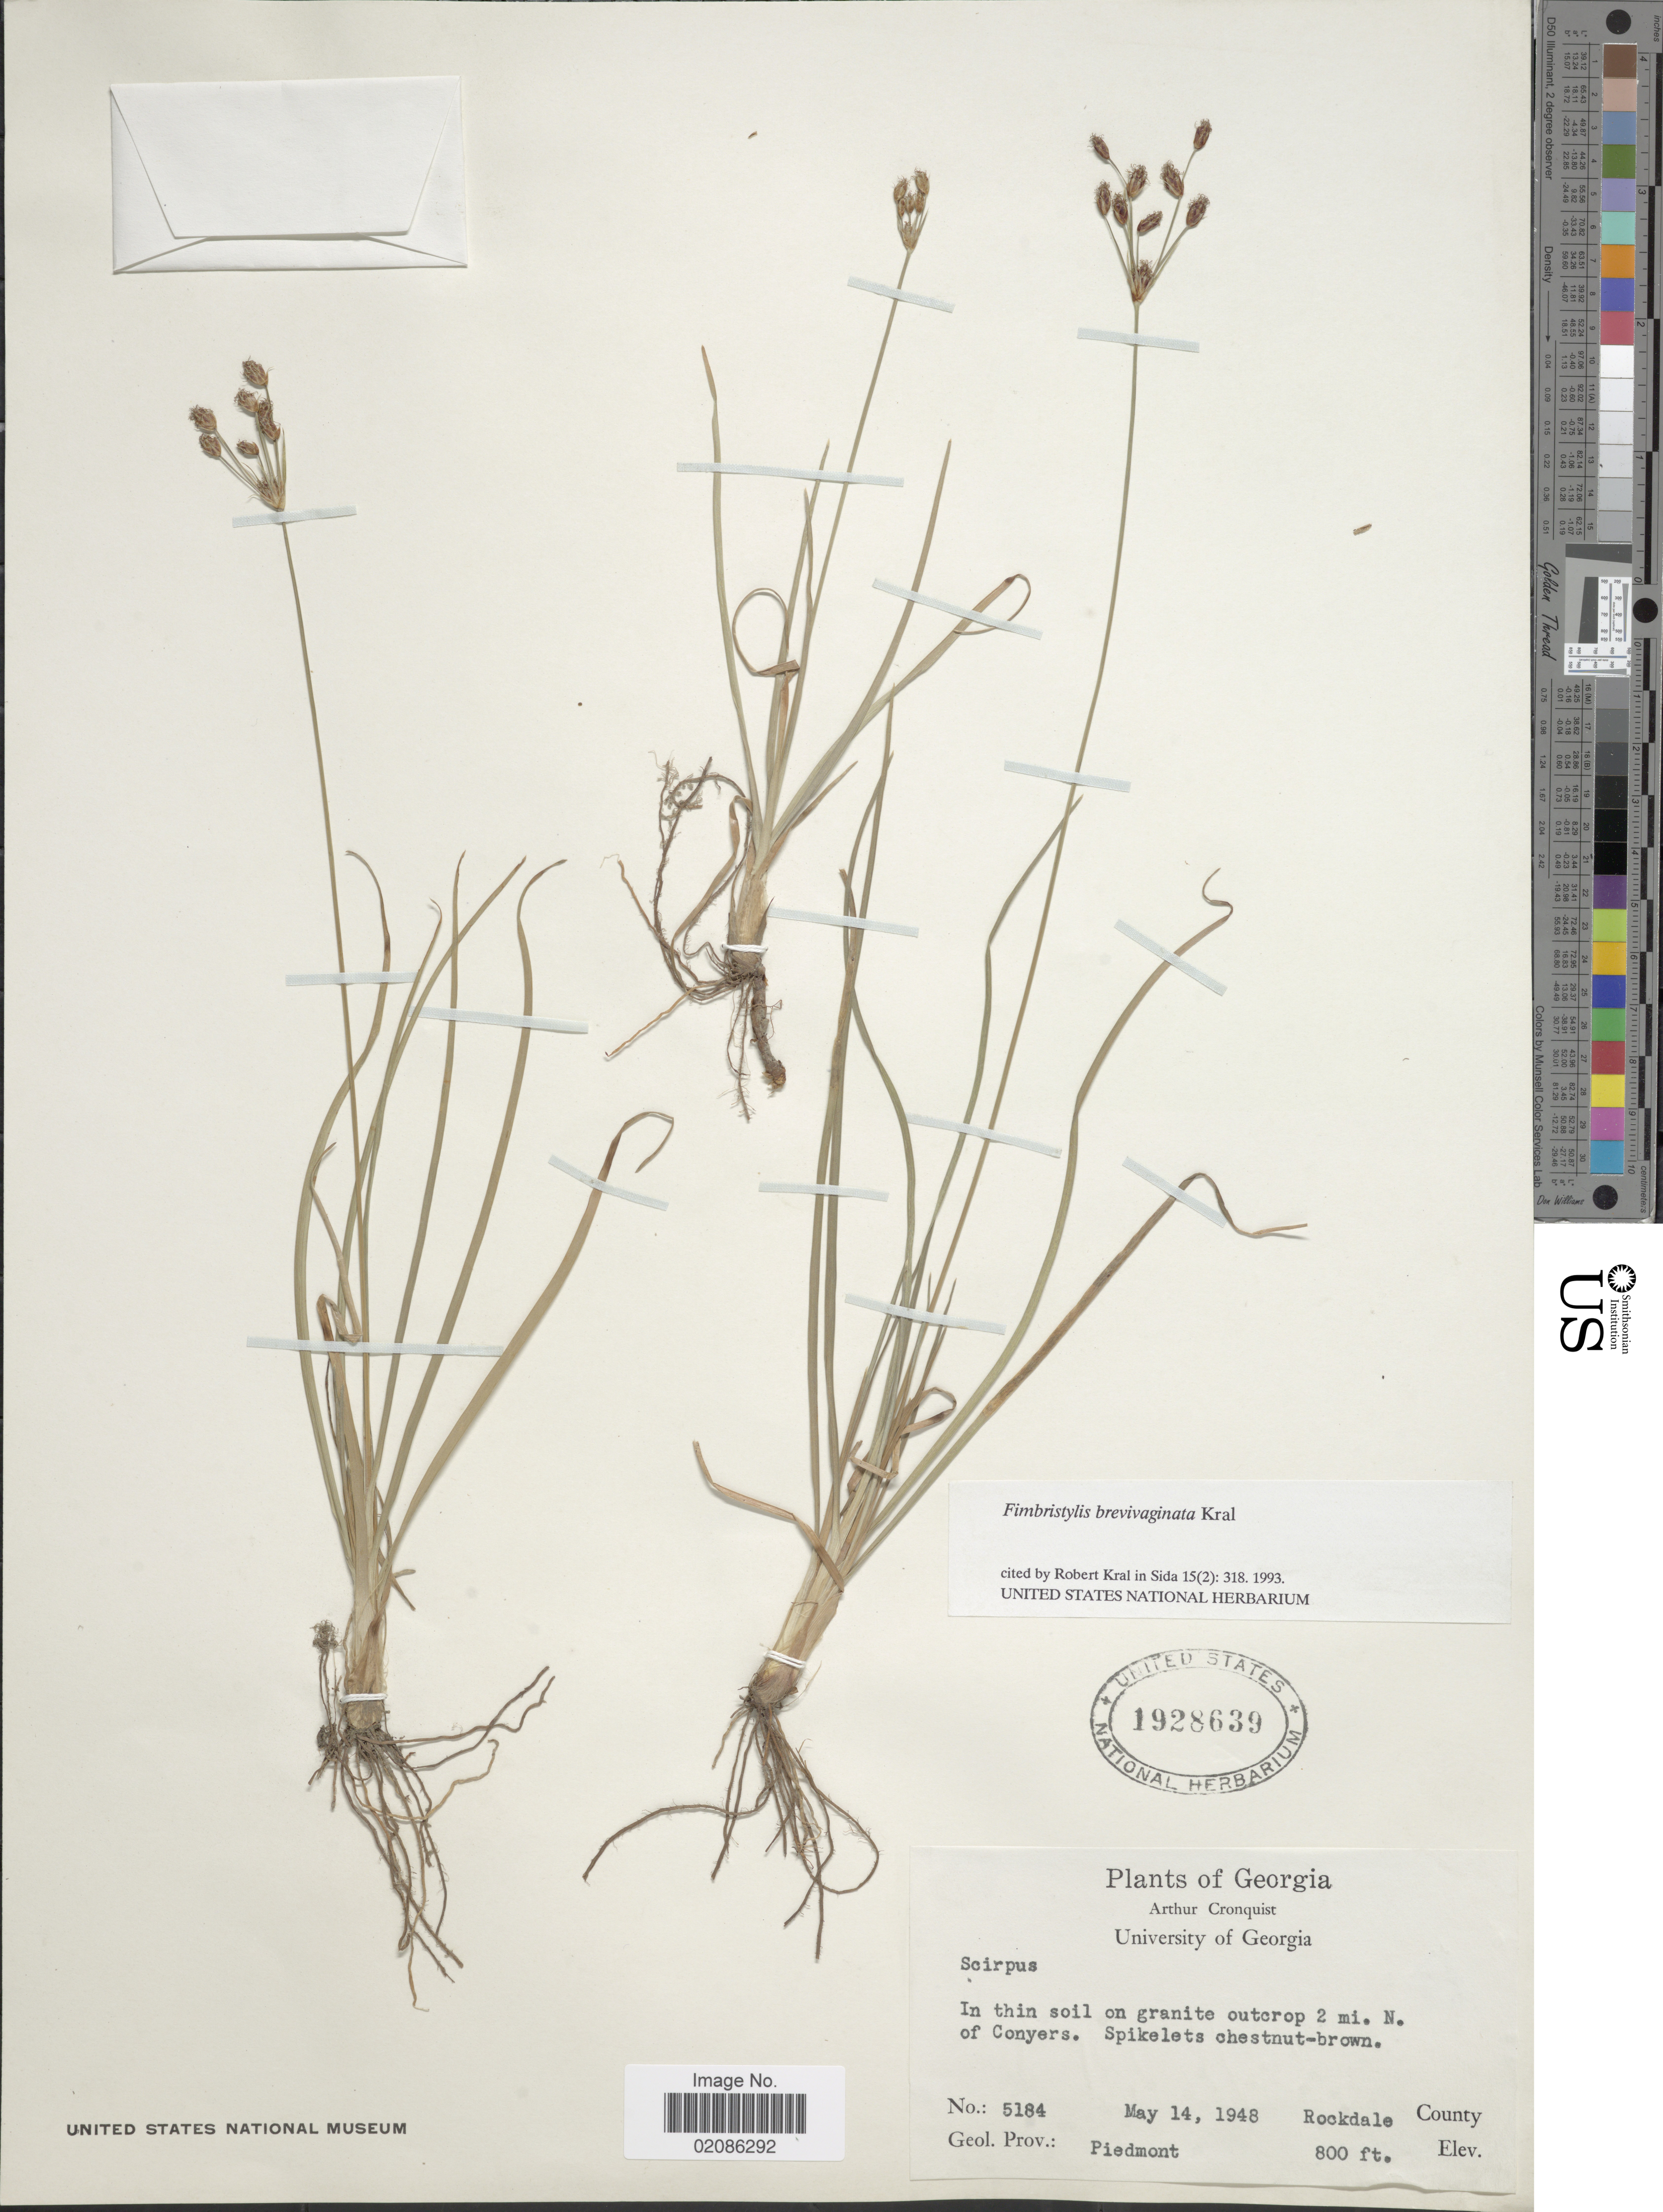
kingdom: Plantae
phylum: Tracheophyta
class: Liliopsida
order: Poales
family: Cyperaceae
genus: Fimbristylis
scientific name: Fimbristylis brevivaginata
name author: Kral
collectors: A. J. Cronquist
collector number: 5184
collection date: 1948-05-14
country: United States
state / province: Georgia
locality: In thin soil on granite outcrop 2 mi N of Conyers. Spikelets chestnut-brown, Rockdale County, Geol. Prov: Piedmont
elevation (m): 244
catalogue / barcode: US 1928639